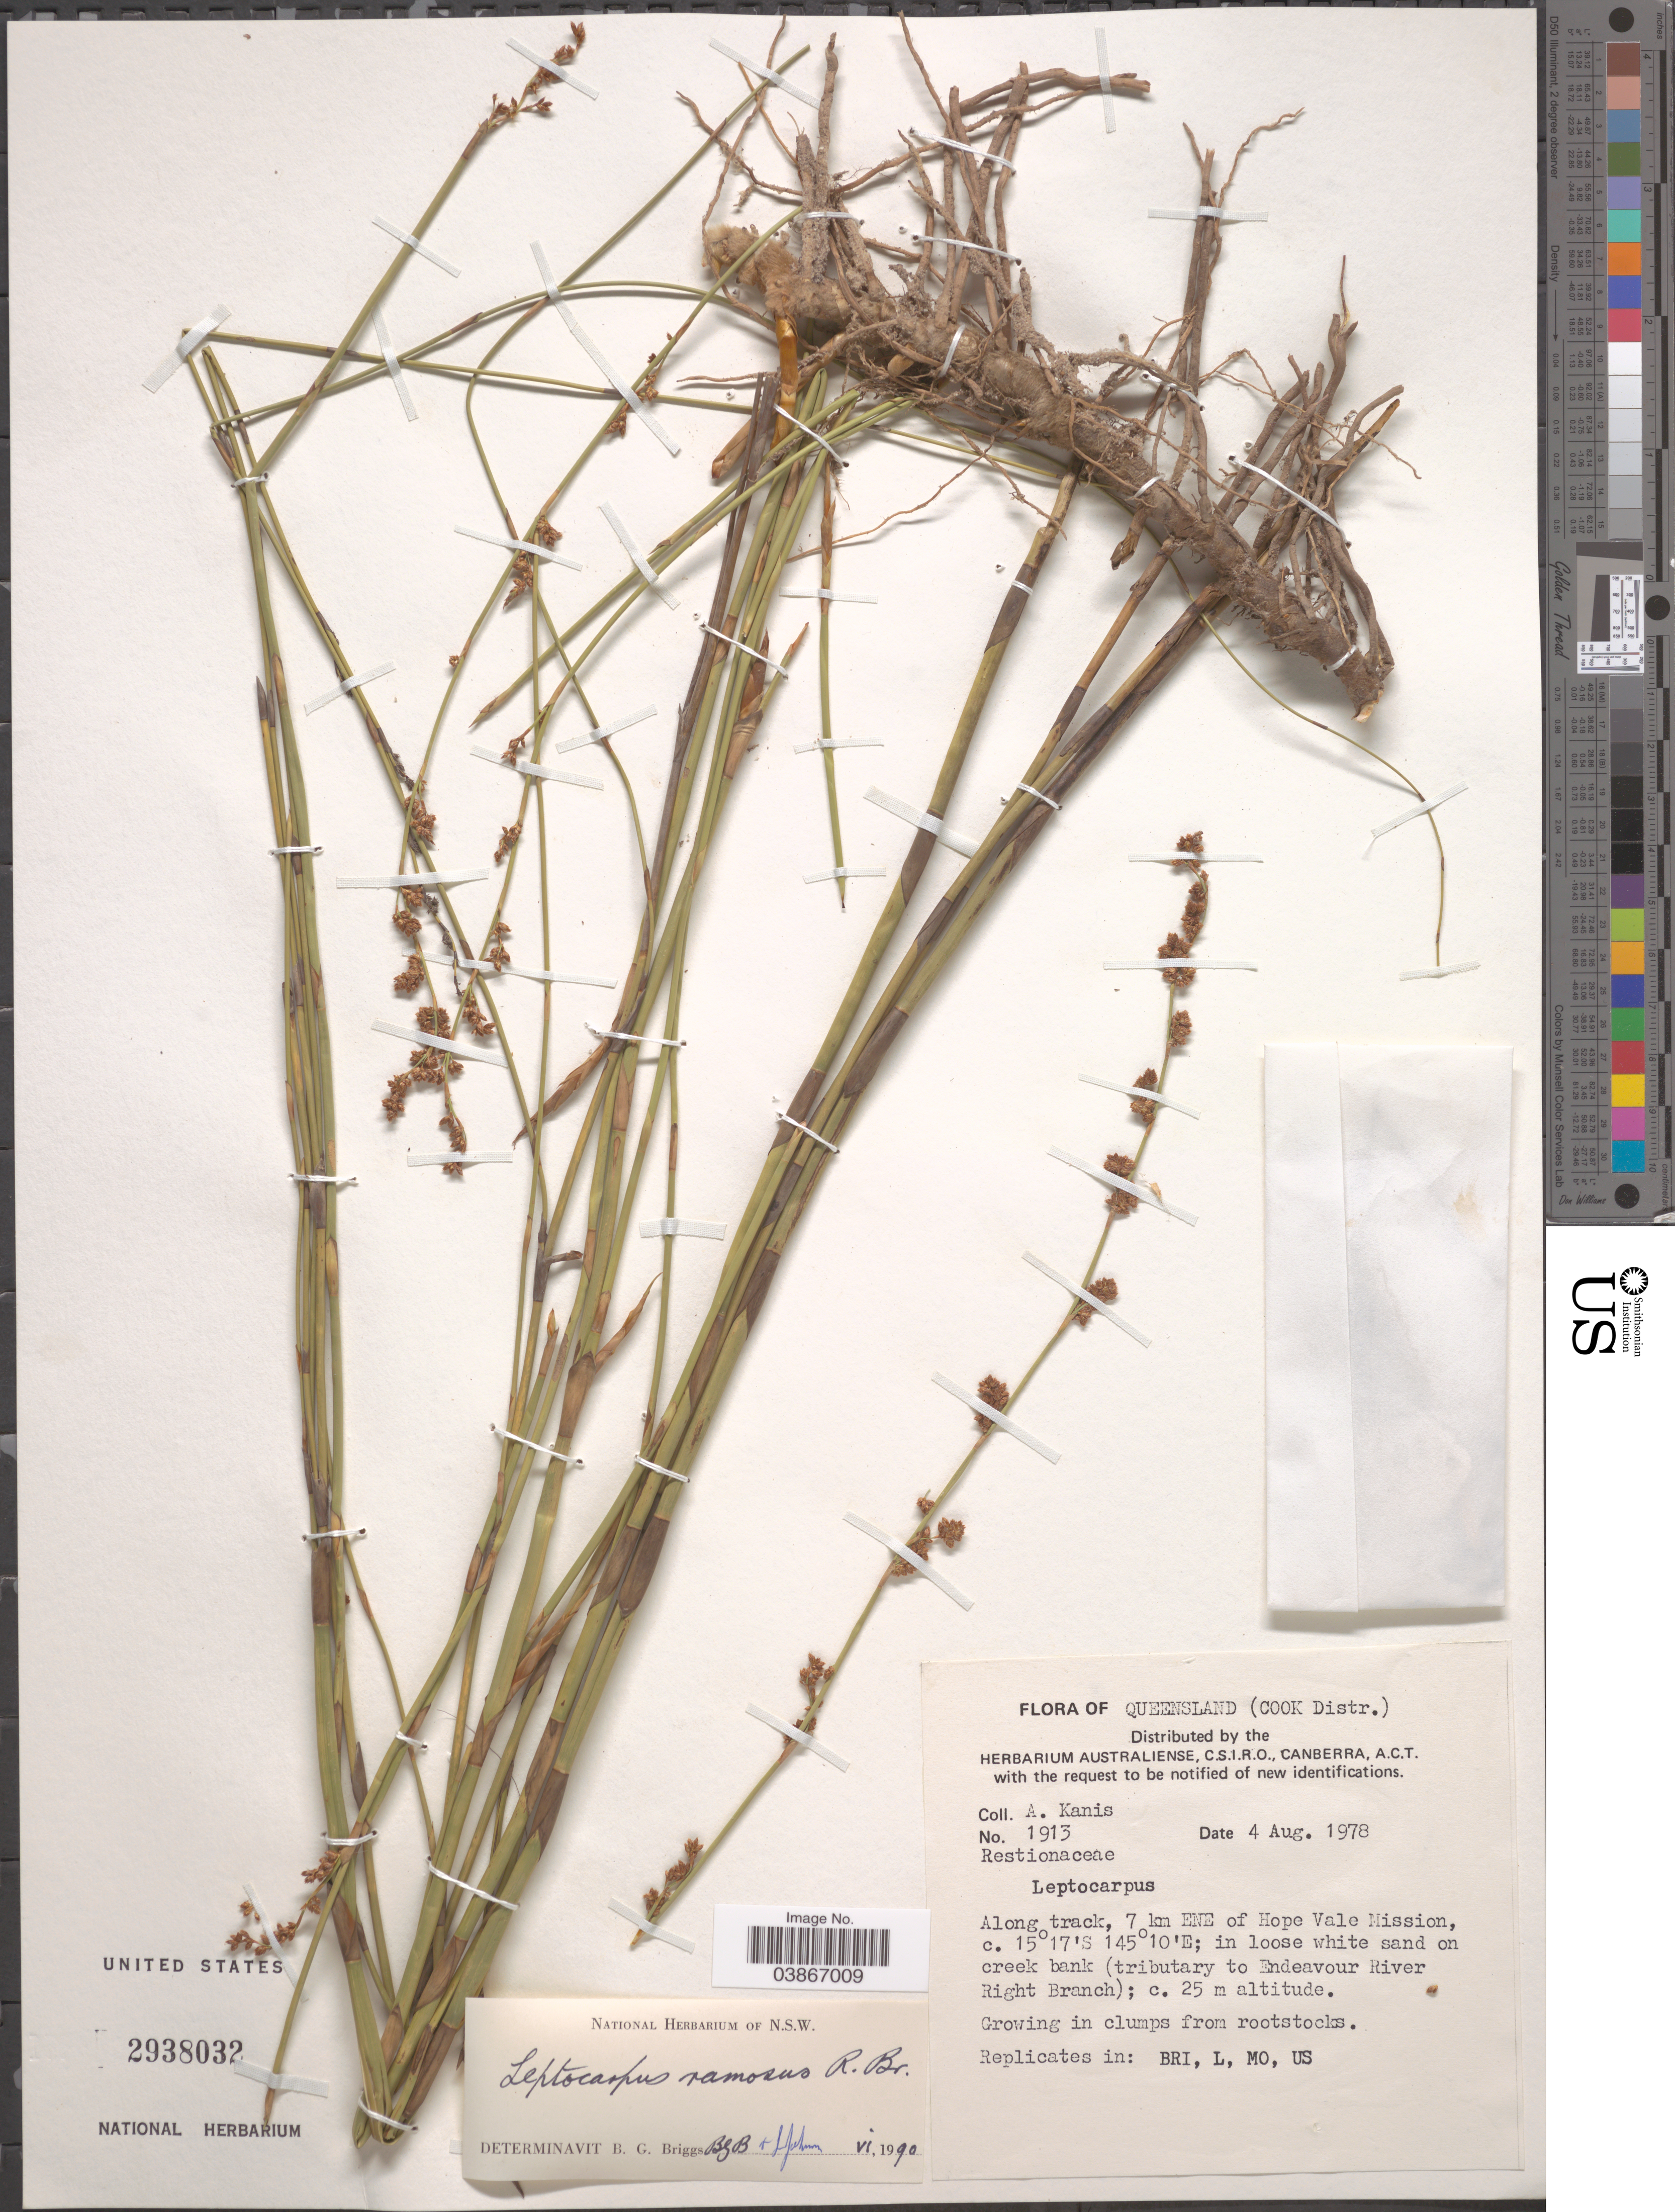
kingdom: Plantae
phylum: Tracheophyta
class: Liliopsida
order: Poales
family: Restionaceae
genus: Dapsilanthus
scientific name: Dapsilanthus spathaceus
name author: (R. Br.) B.G. Briggs & L.A.S. Johnson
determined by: Strong, Mark T., (BOT), Smithsonian Institution - National Museum of Natural History (UNITED STATES)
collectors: A. Kanis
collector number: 1913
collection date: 1978-08-04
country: Australia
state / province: Queensland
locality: (Cook Distr.). Along track, 7 km ENE of Hope Vale Mission, (tributary to Endeavour River Right Branch).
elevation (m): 25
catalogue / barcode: US 2938032